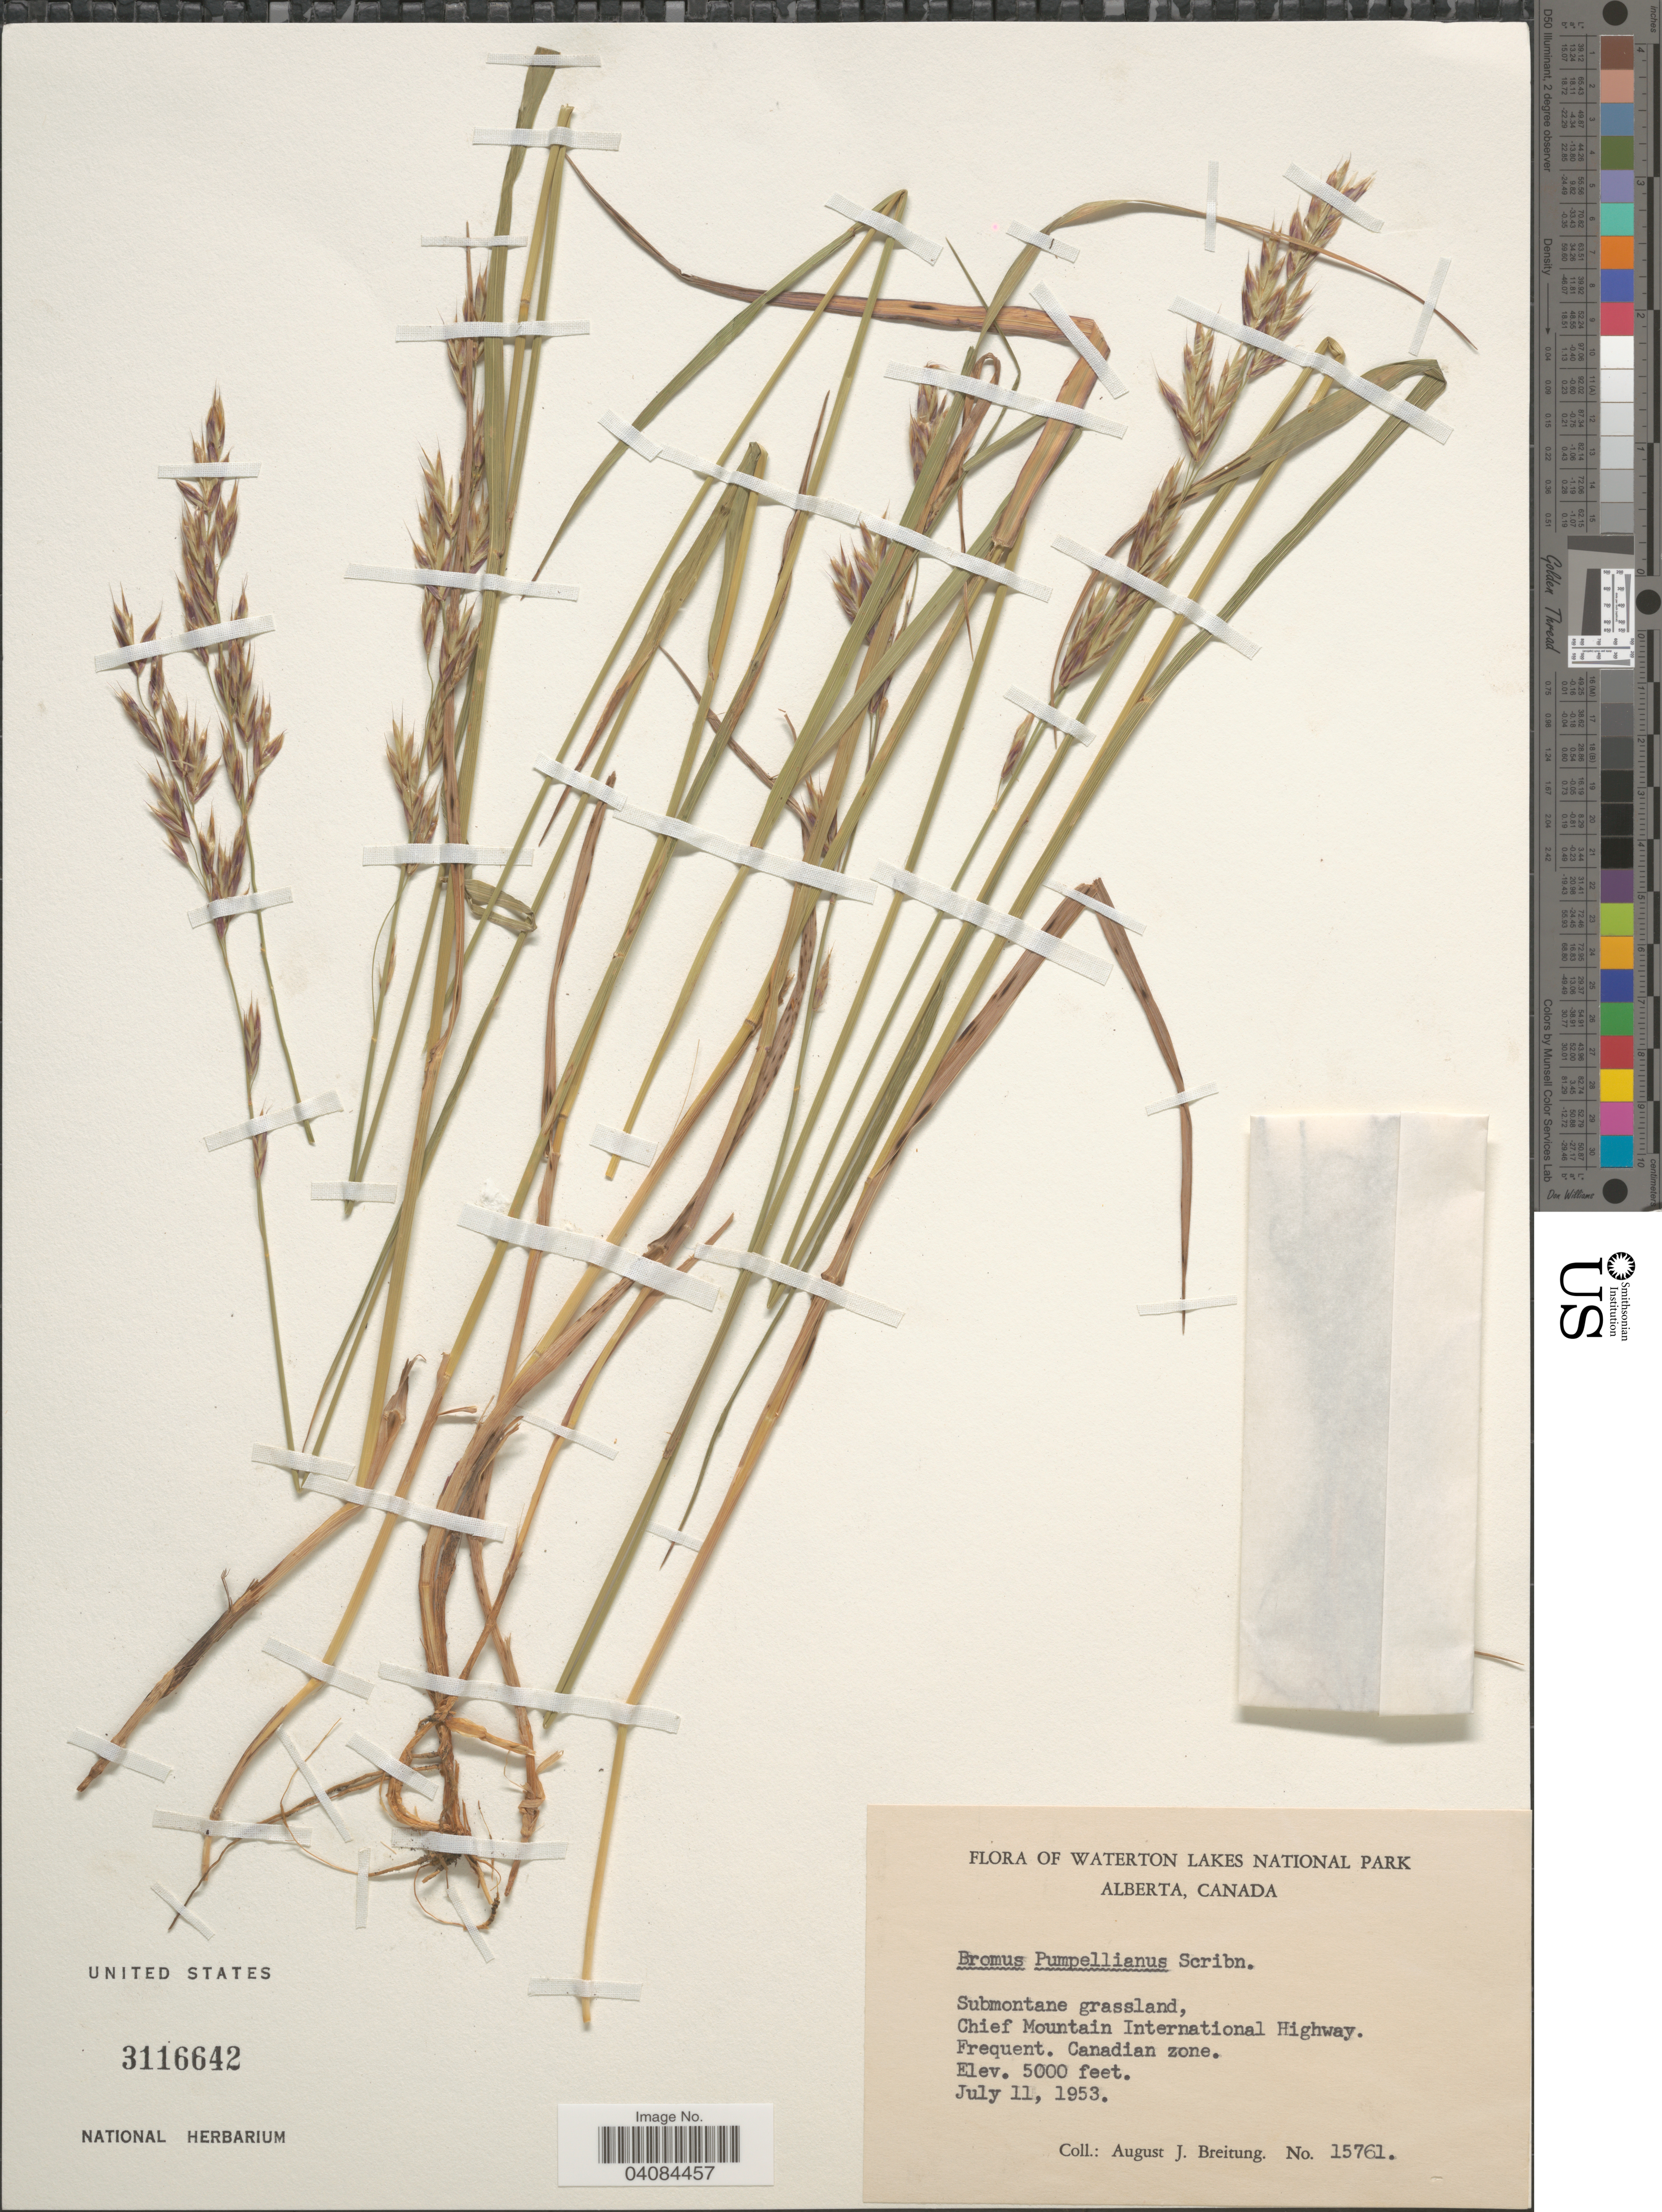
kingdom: Plantae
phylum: Tracheophyta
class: Liliopsida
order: Poales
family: Poaceae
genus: Bromus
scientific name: Bromus pumpellianus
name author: Scribn.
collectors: A. Breitung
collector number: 15761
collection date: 1953-07-11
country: Canada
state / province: Alberta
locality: Waterton Lakes National Park. Submontane grassland, Chief Mountain International Highway. Canadian zone.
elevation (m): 1524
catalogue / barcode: US 3116642